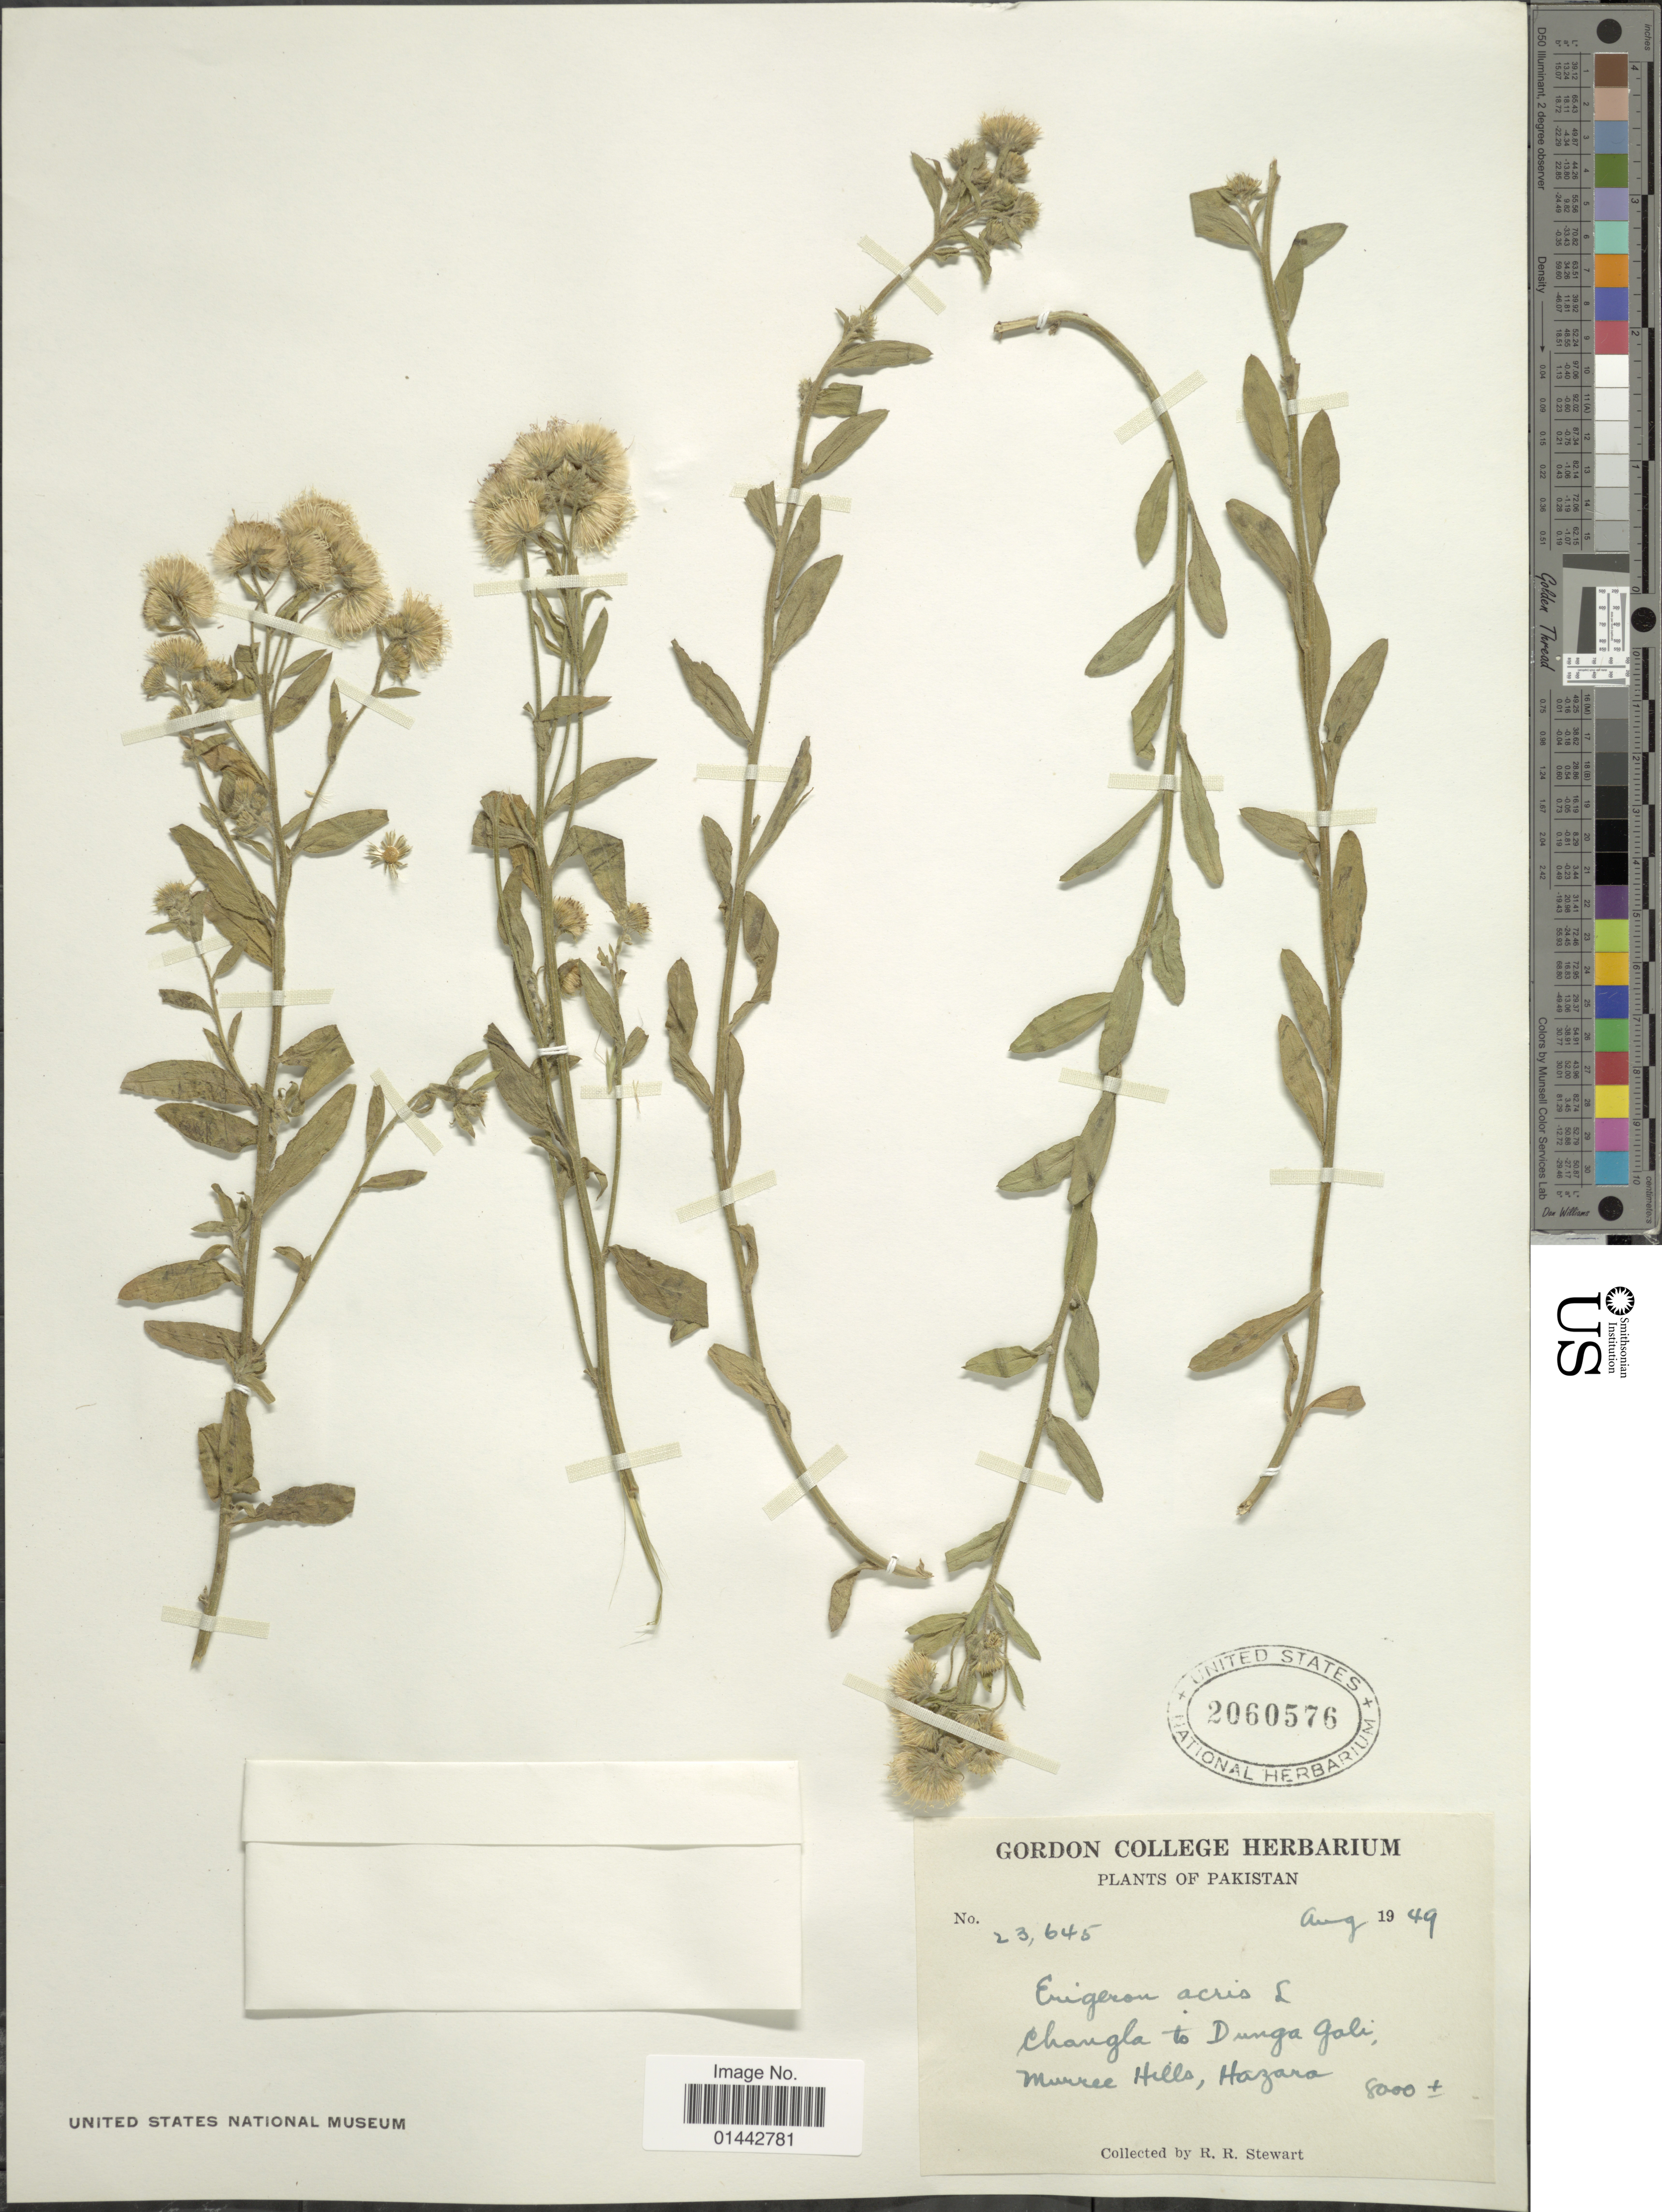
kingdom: Plantae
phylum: Tracheophyta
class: Magnoliopsida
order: Asterales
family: Asteraceae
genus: Erigeron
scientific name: Erigeron acris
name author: L.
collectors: R. R. Stewart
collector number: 23645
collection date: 1949-08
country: Pakistan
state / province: Khyber Pakhtunkhwa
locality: Changla to Dunga Gali; Murree Hills, Hazara.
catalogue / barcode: US 2060576